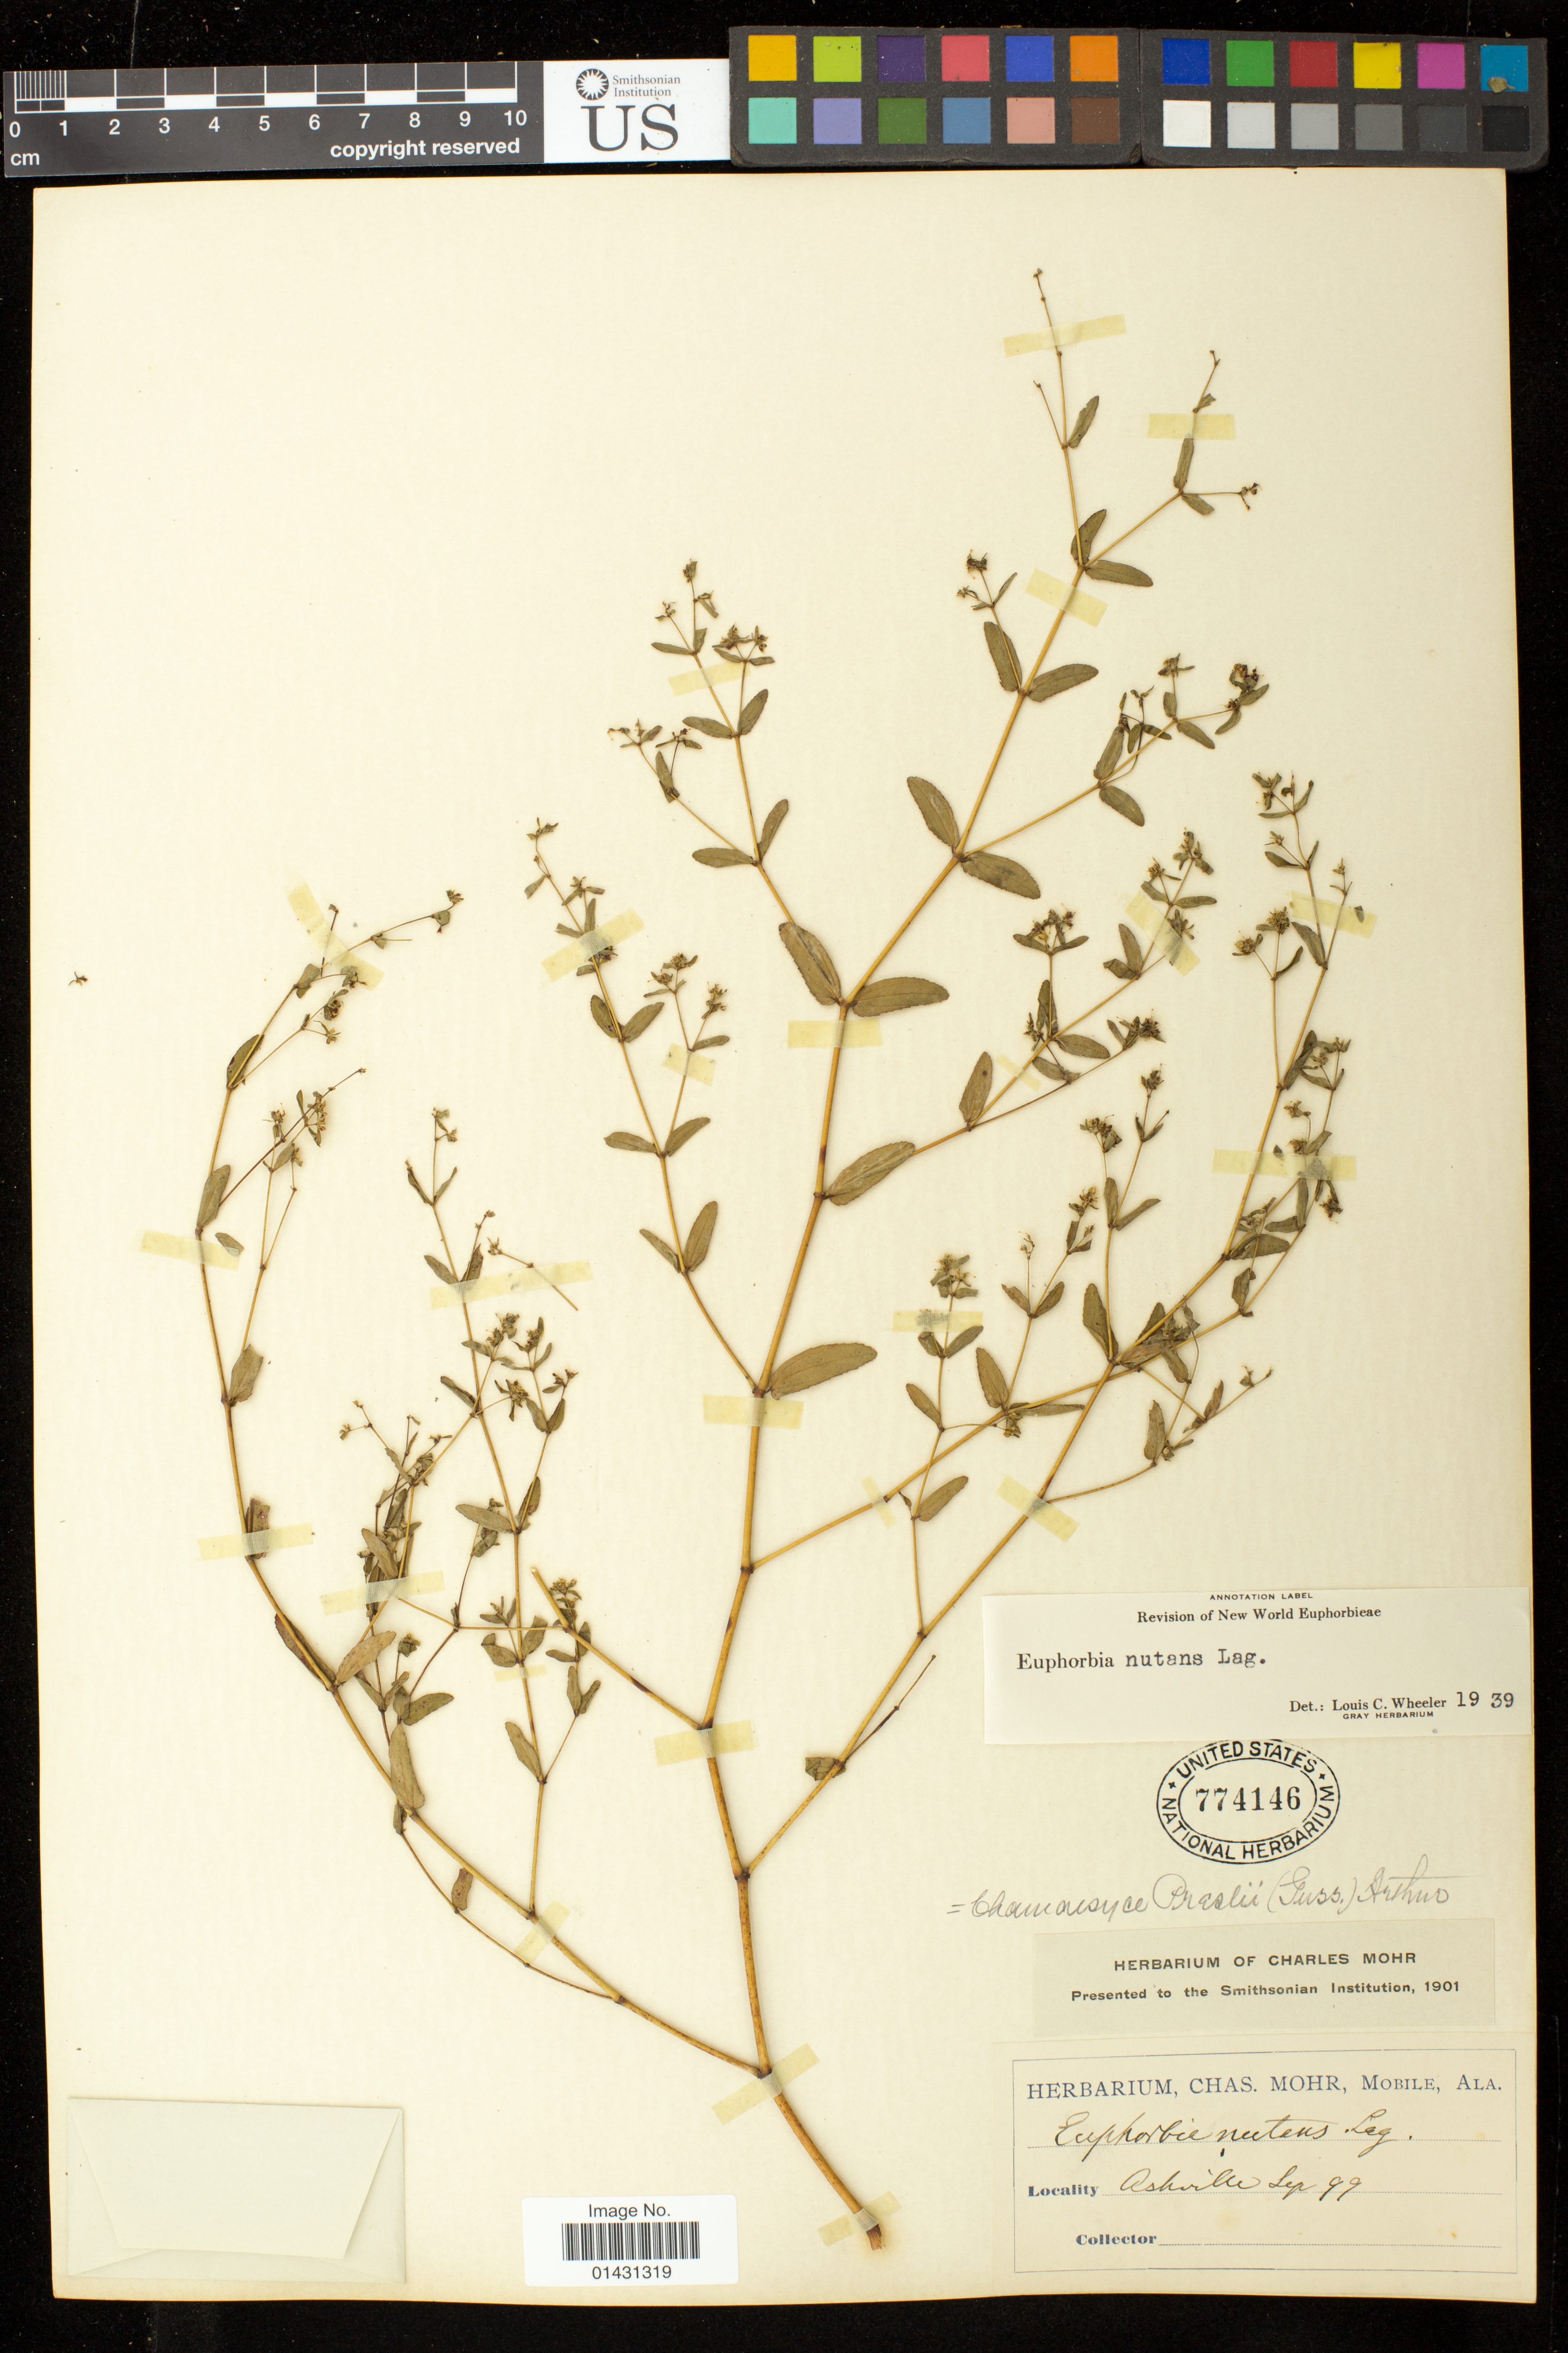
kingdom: Plantae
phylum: Tracheophyta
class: Magnoliopsida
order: Malpighiales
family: Euphorbiaceae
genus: Euphorbia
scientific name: Euphorbia maculata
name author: L.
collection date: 1899-09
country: United States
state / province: Alabama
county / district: Saint Clair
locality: Ashville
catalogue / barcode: US 774146